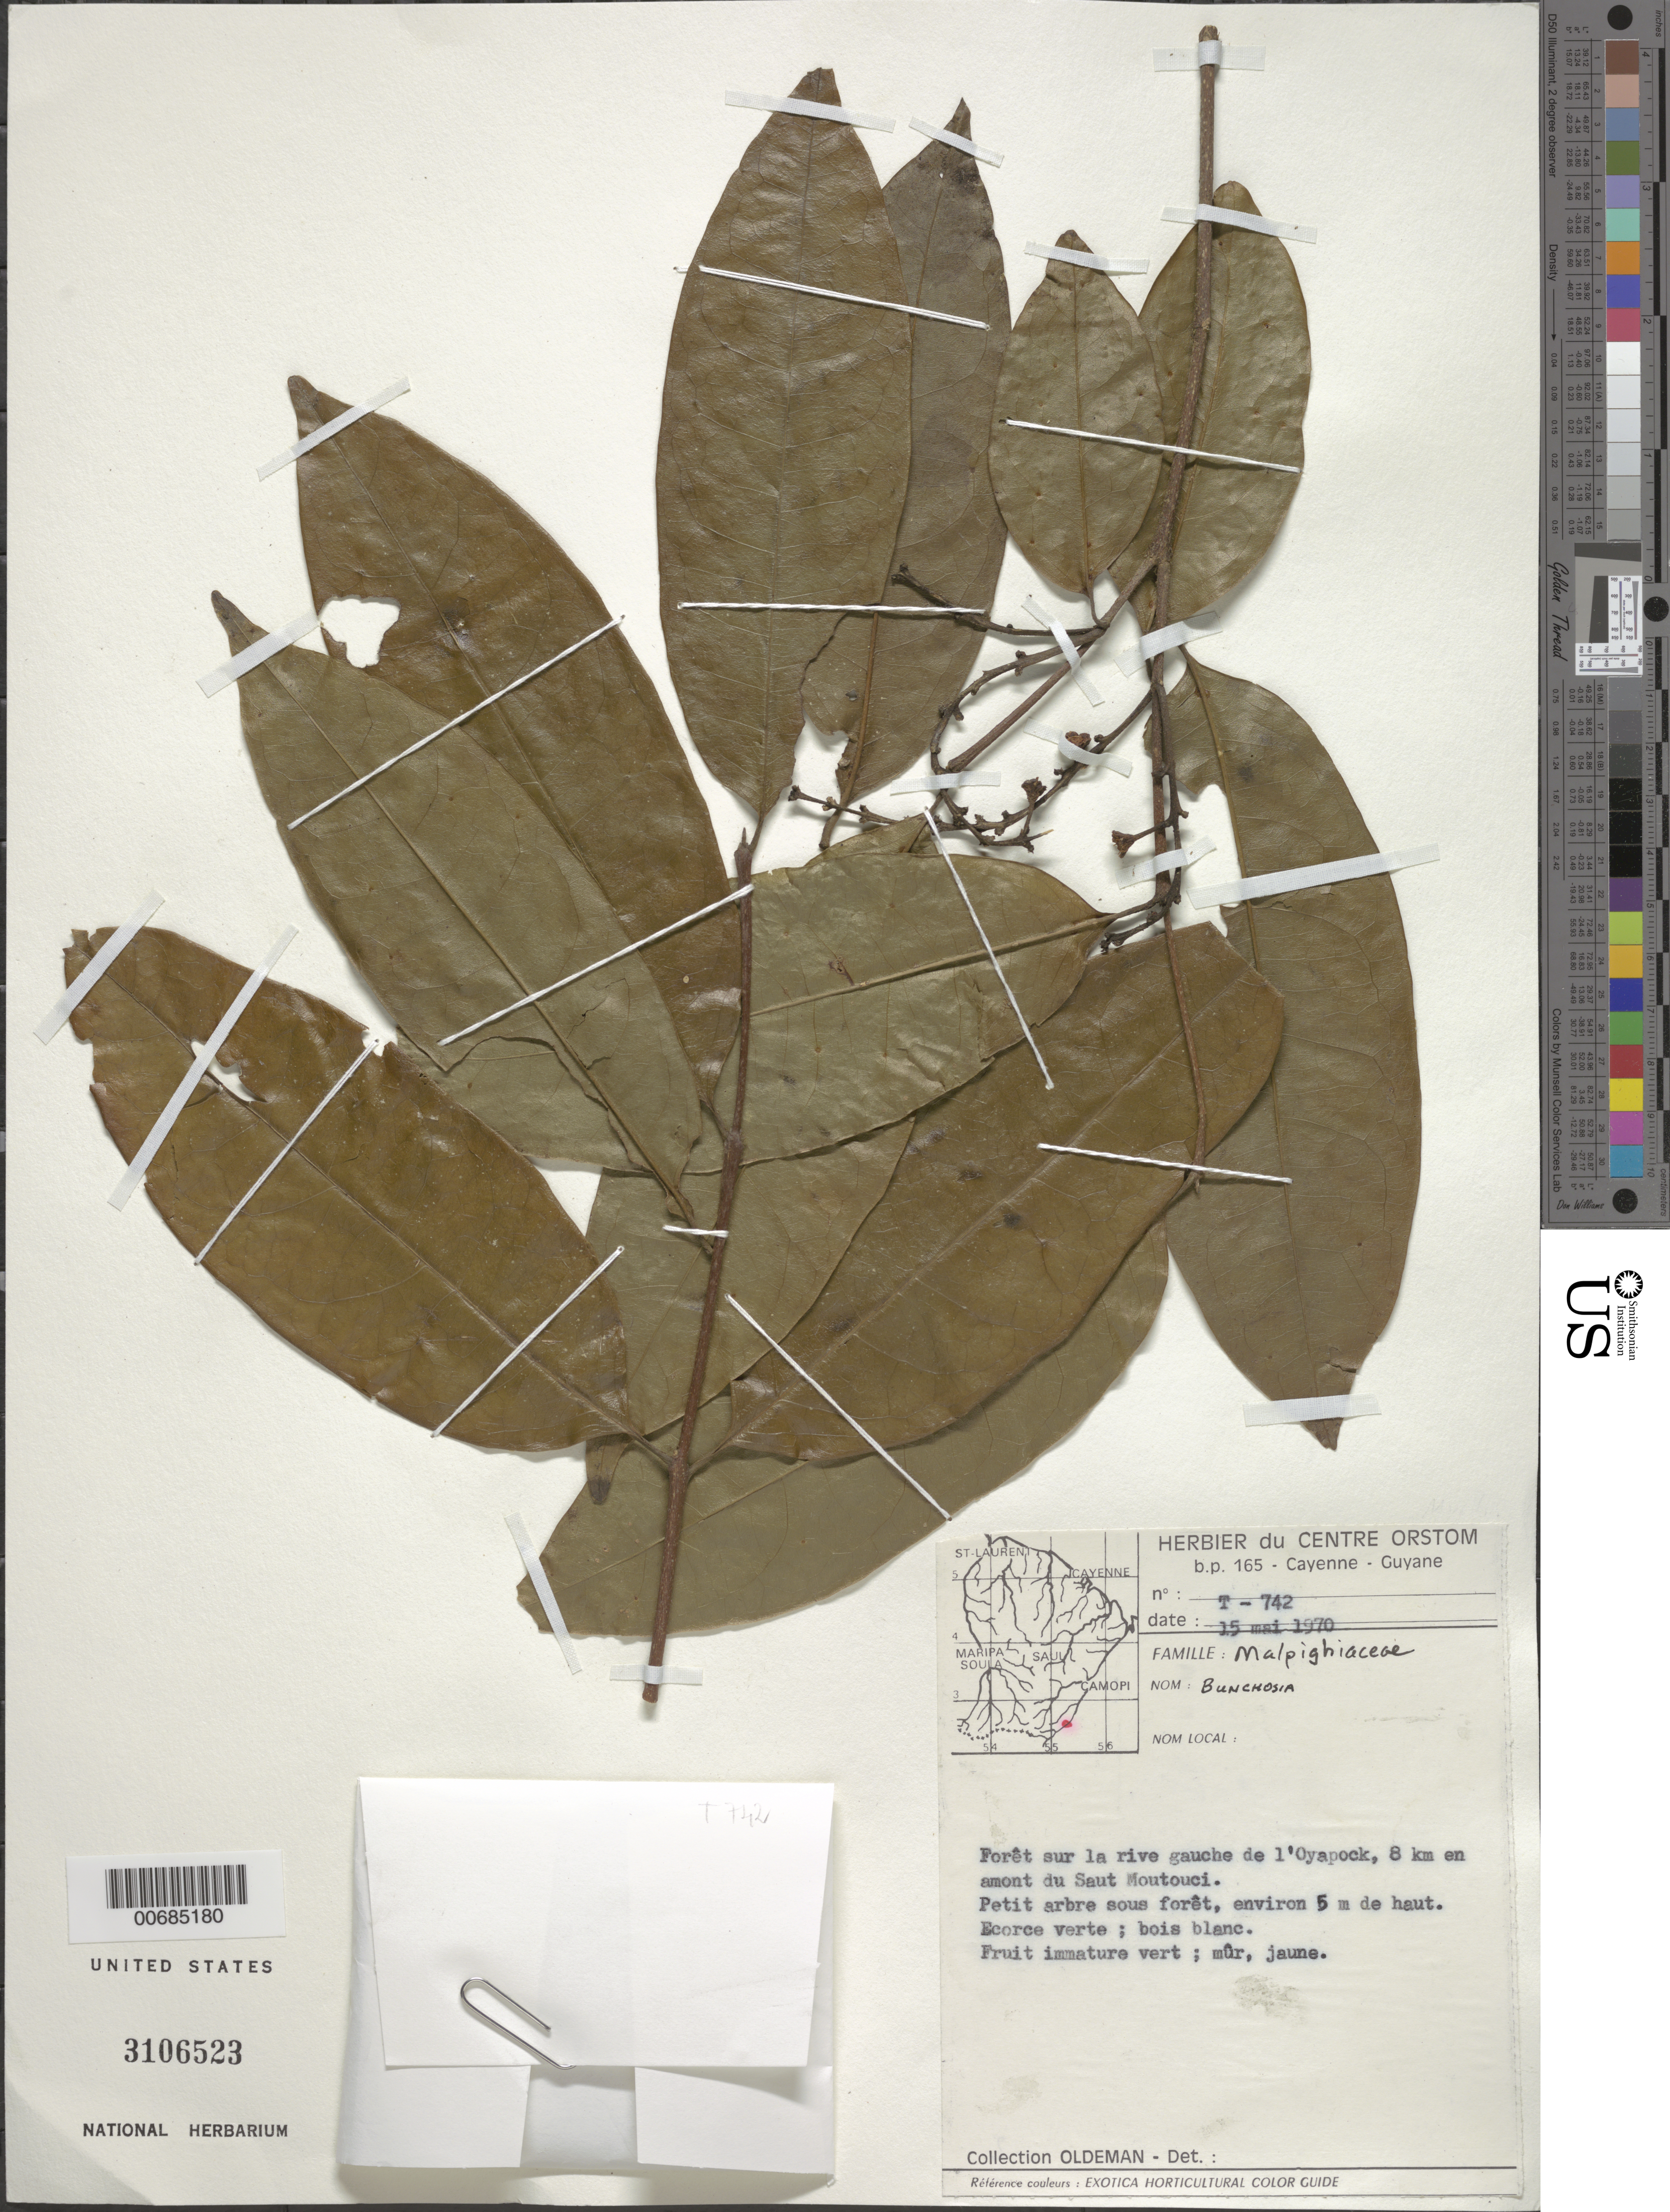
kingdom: Plantae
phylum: Tracheophyta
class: Magnoliopsida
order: Malpighiales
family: Malpighiaceae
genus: Bunchosia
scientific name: Bunchosia sp.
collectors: R. Oldeman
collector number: T 742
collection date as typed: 15-May-70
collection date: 1970-05-15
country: French Guiana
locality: Oyapock, 8 km en amont du Saut Moutouci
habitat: Forest along river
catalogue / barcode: US 3106523